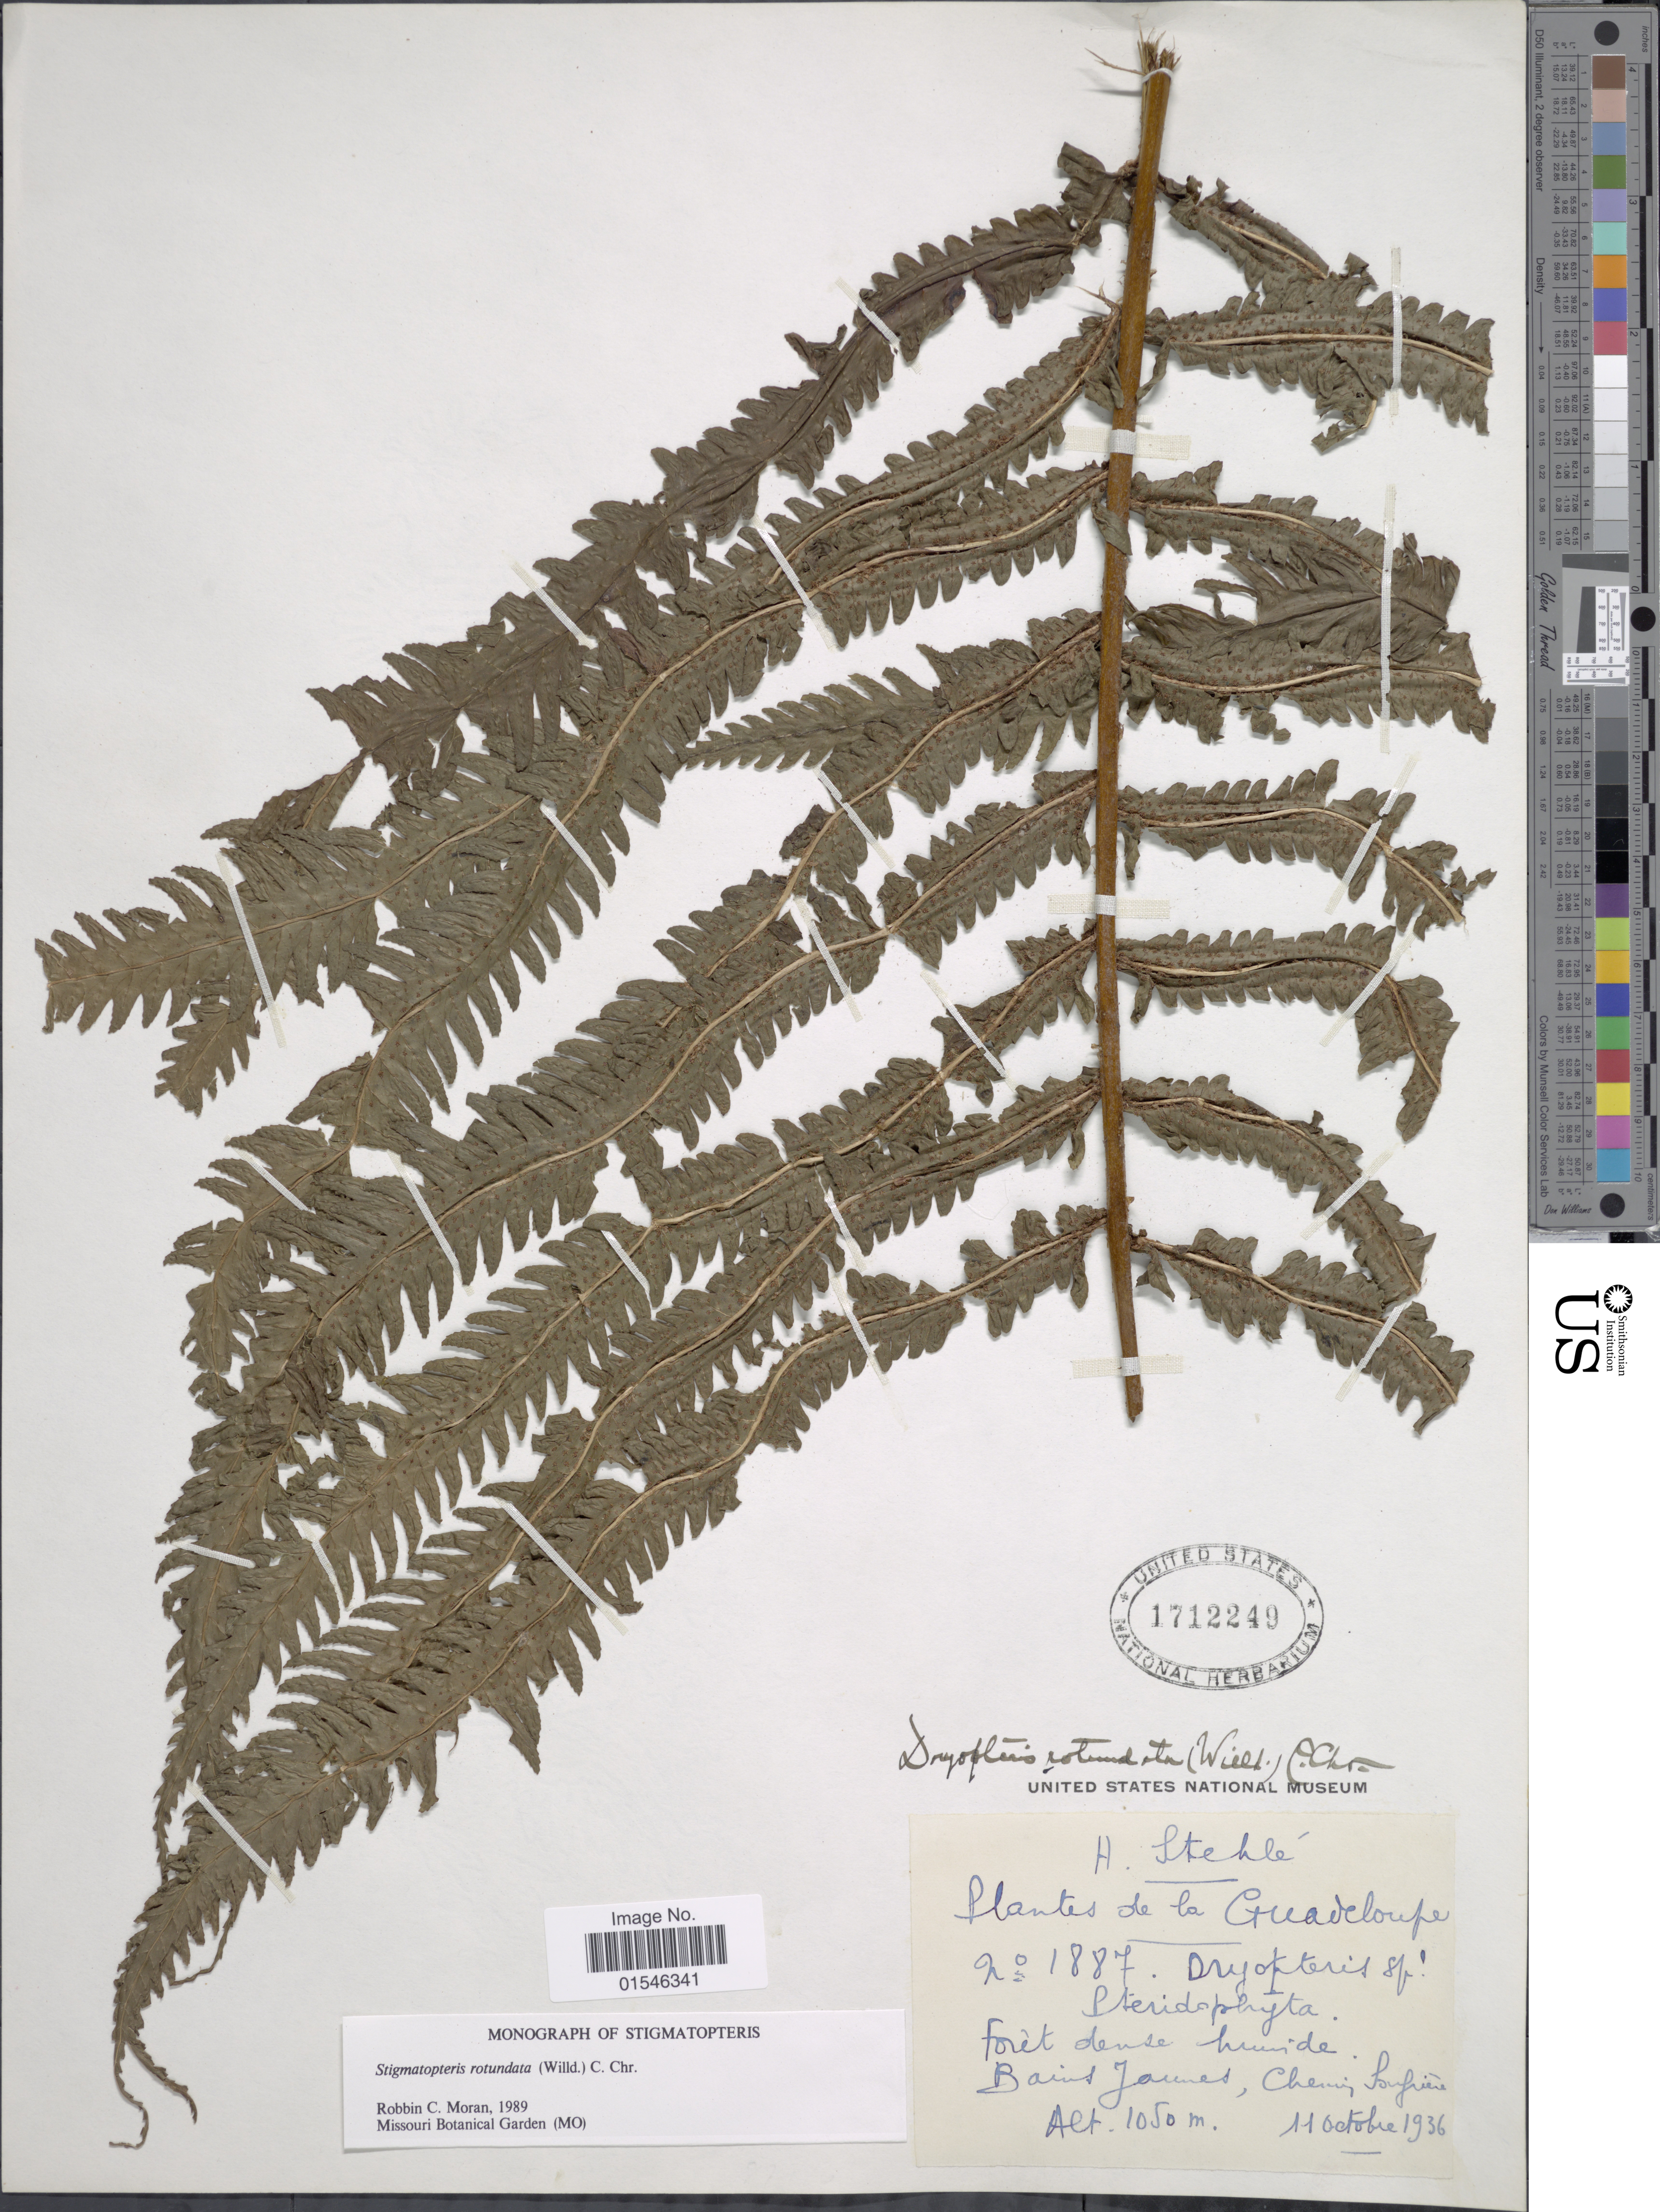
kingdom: Plantae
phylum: Tracheophyta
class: Polypodiopsida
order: Polypodiales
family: Dryopteridaceae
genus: Stigmatopteris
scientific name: Stigmatopteris rotundata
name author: (Willd.) C. Chr.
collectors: H. Stehlé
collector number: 1887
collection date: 1936-10-11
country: Guadeloupe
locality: Forêt dense humide, Bains Jaunes, chemin Soufrière.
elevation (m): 1050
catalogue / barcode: US 1712249